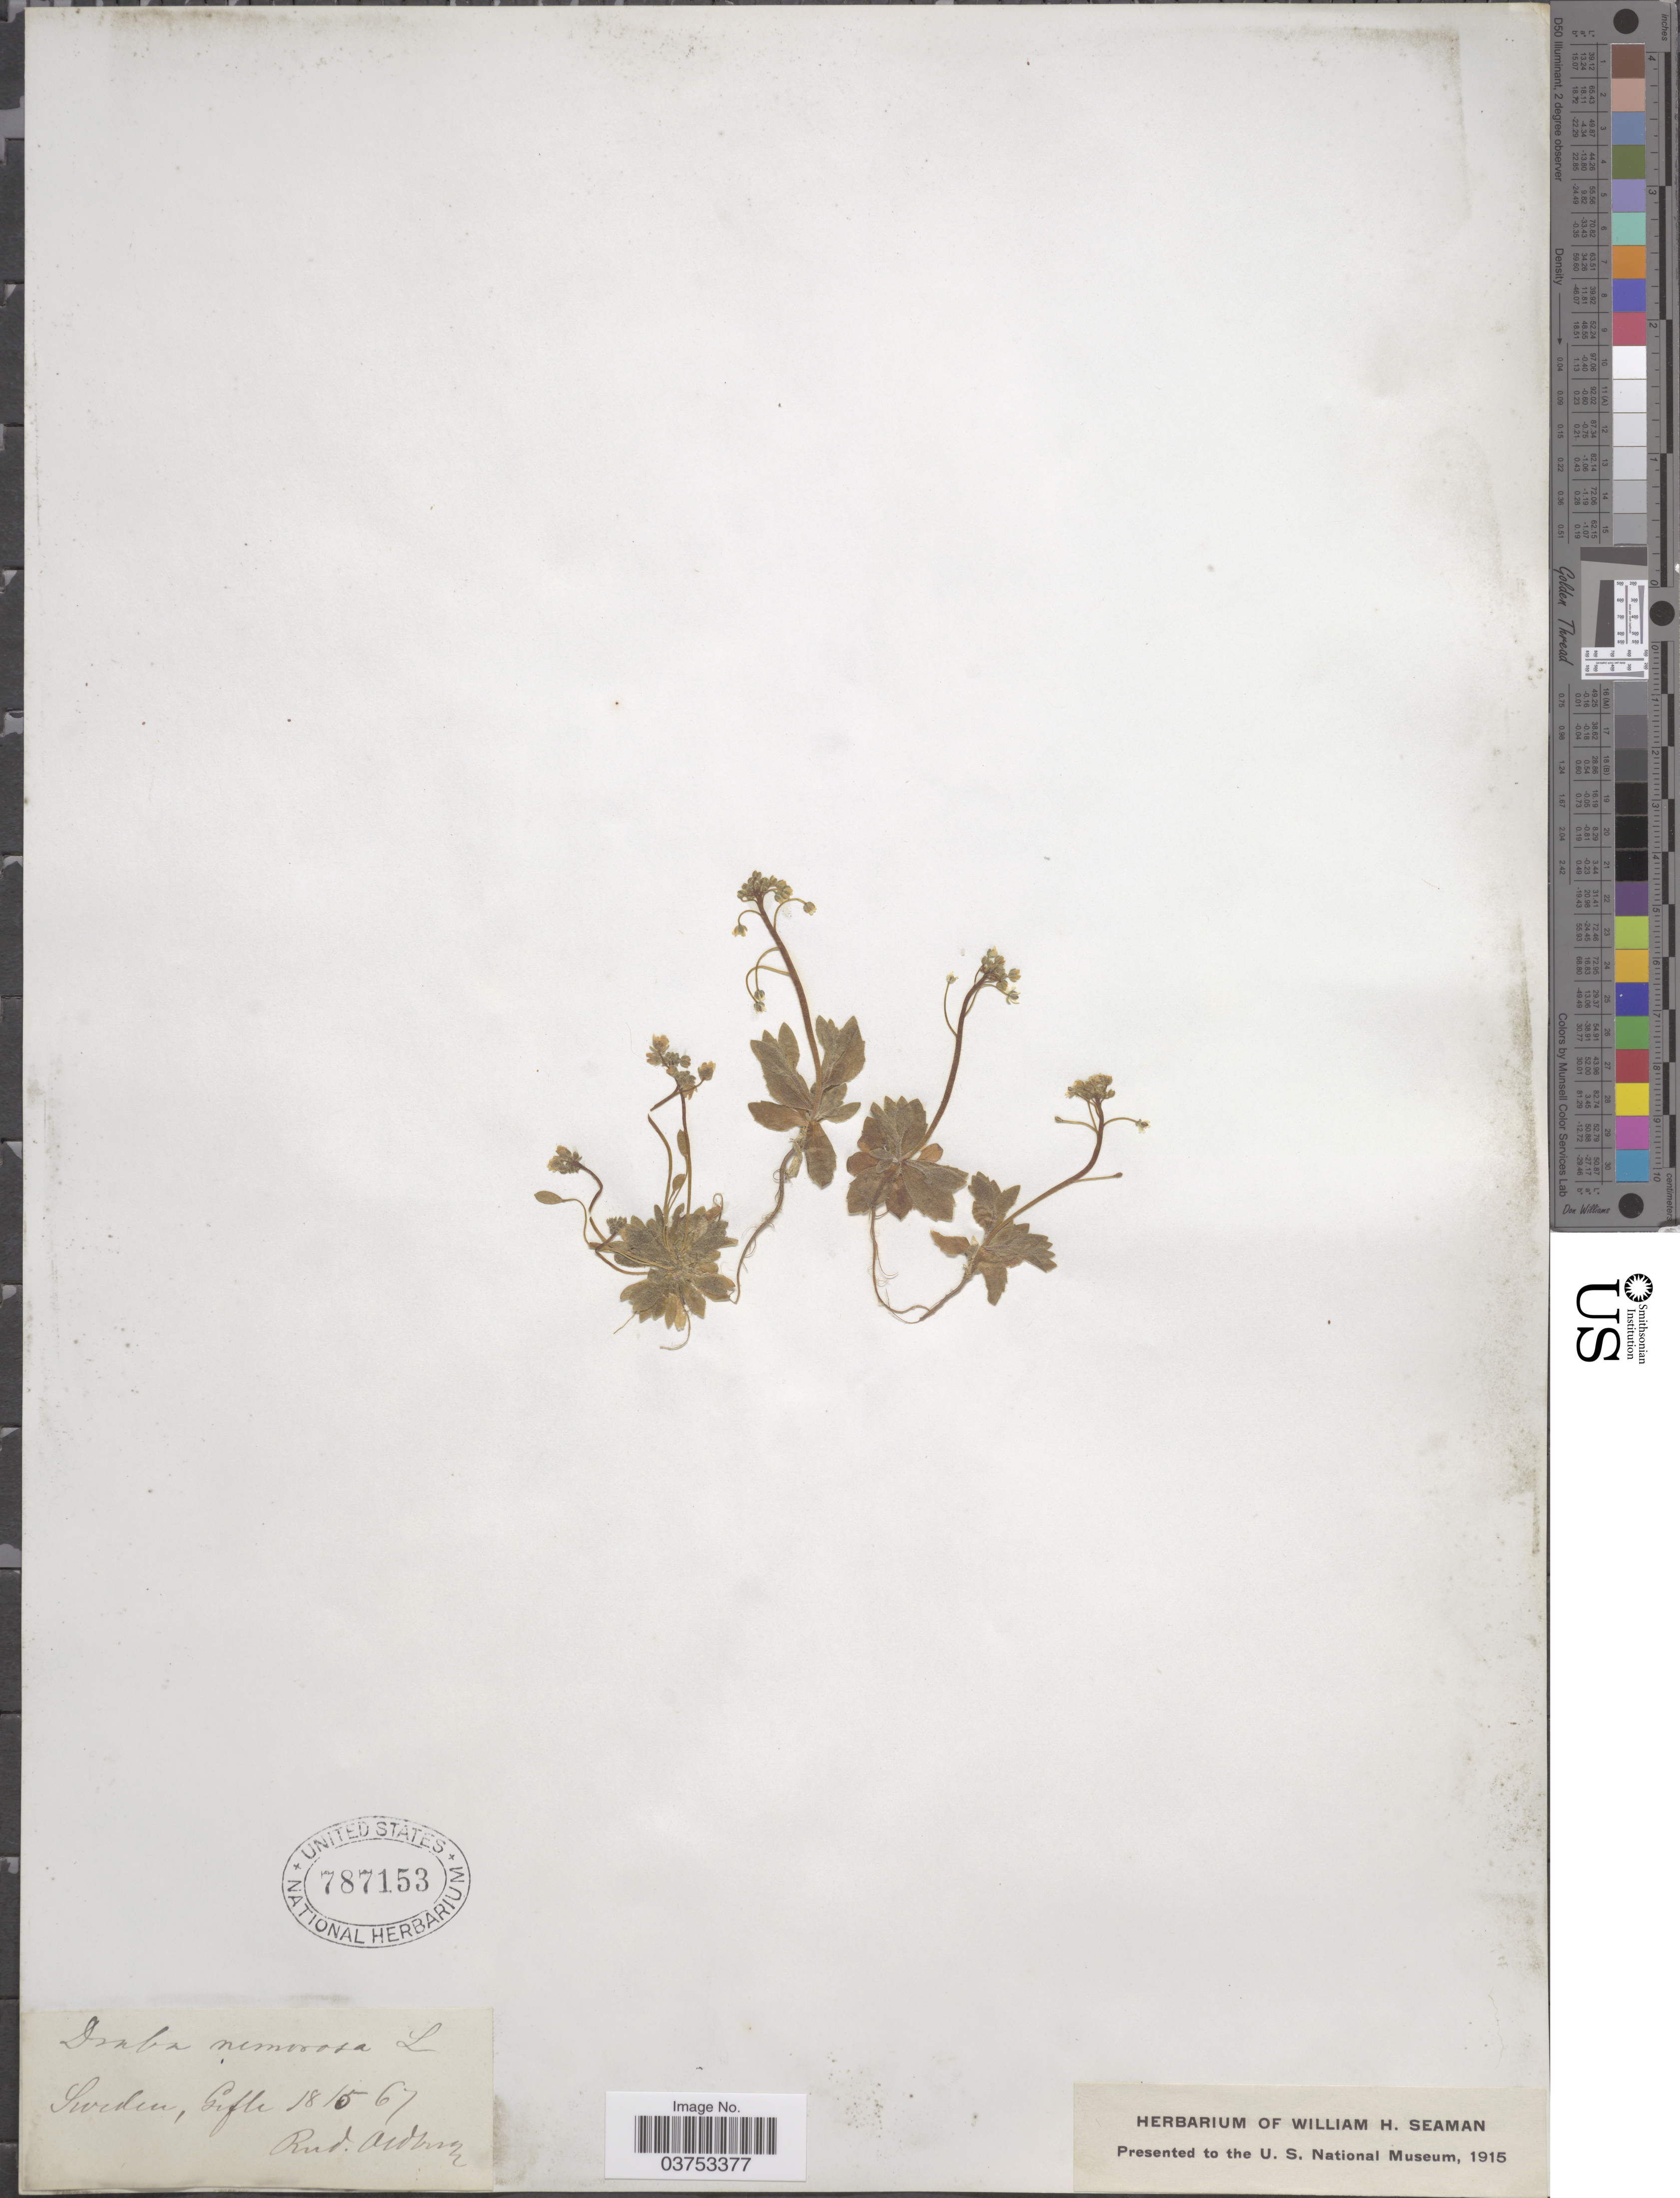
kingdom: Plantae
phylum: Tracheophyta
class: Magnoliopsida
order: Brassicales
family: Brassicaceae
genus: Draba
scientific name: Draba nemorosa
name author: L.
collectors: R. Oldburg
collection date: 1867-05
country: Sweden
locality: Gefle.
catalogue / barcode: US 787153